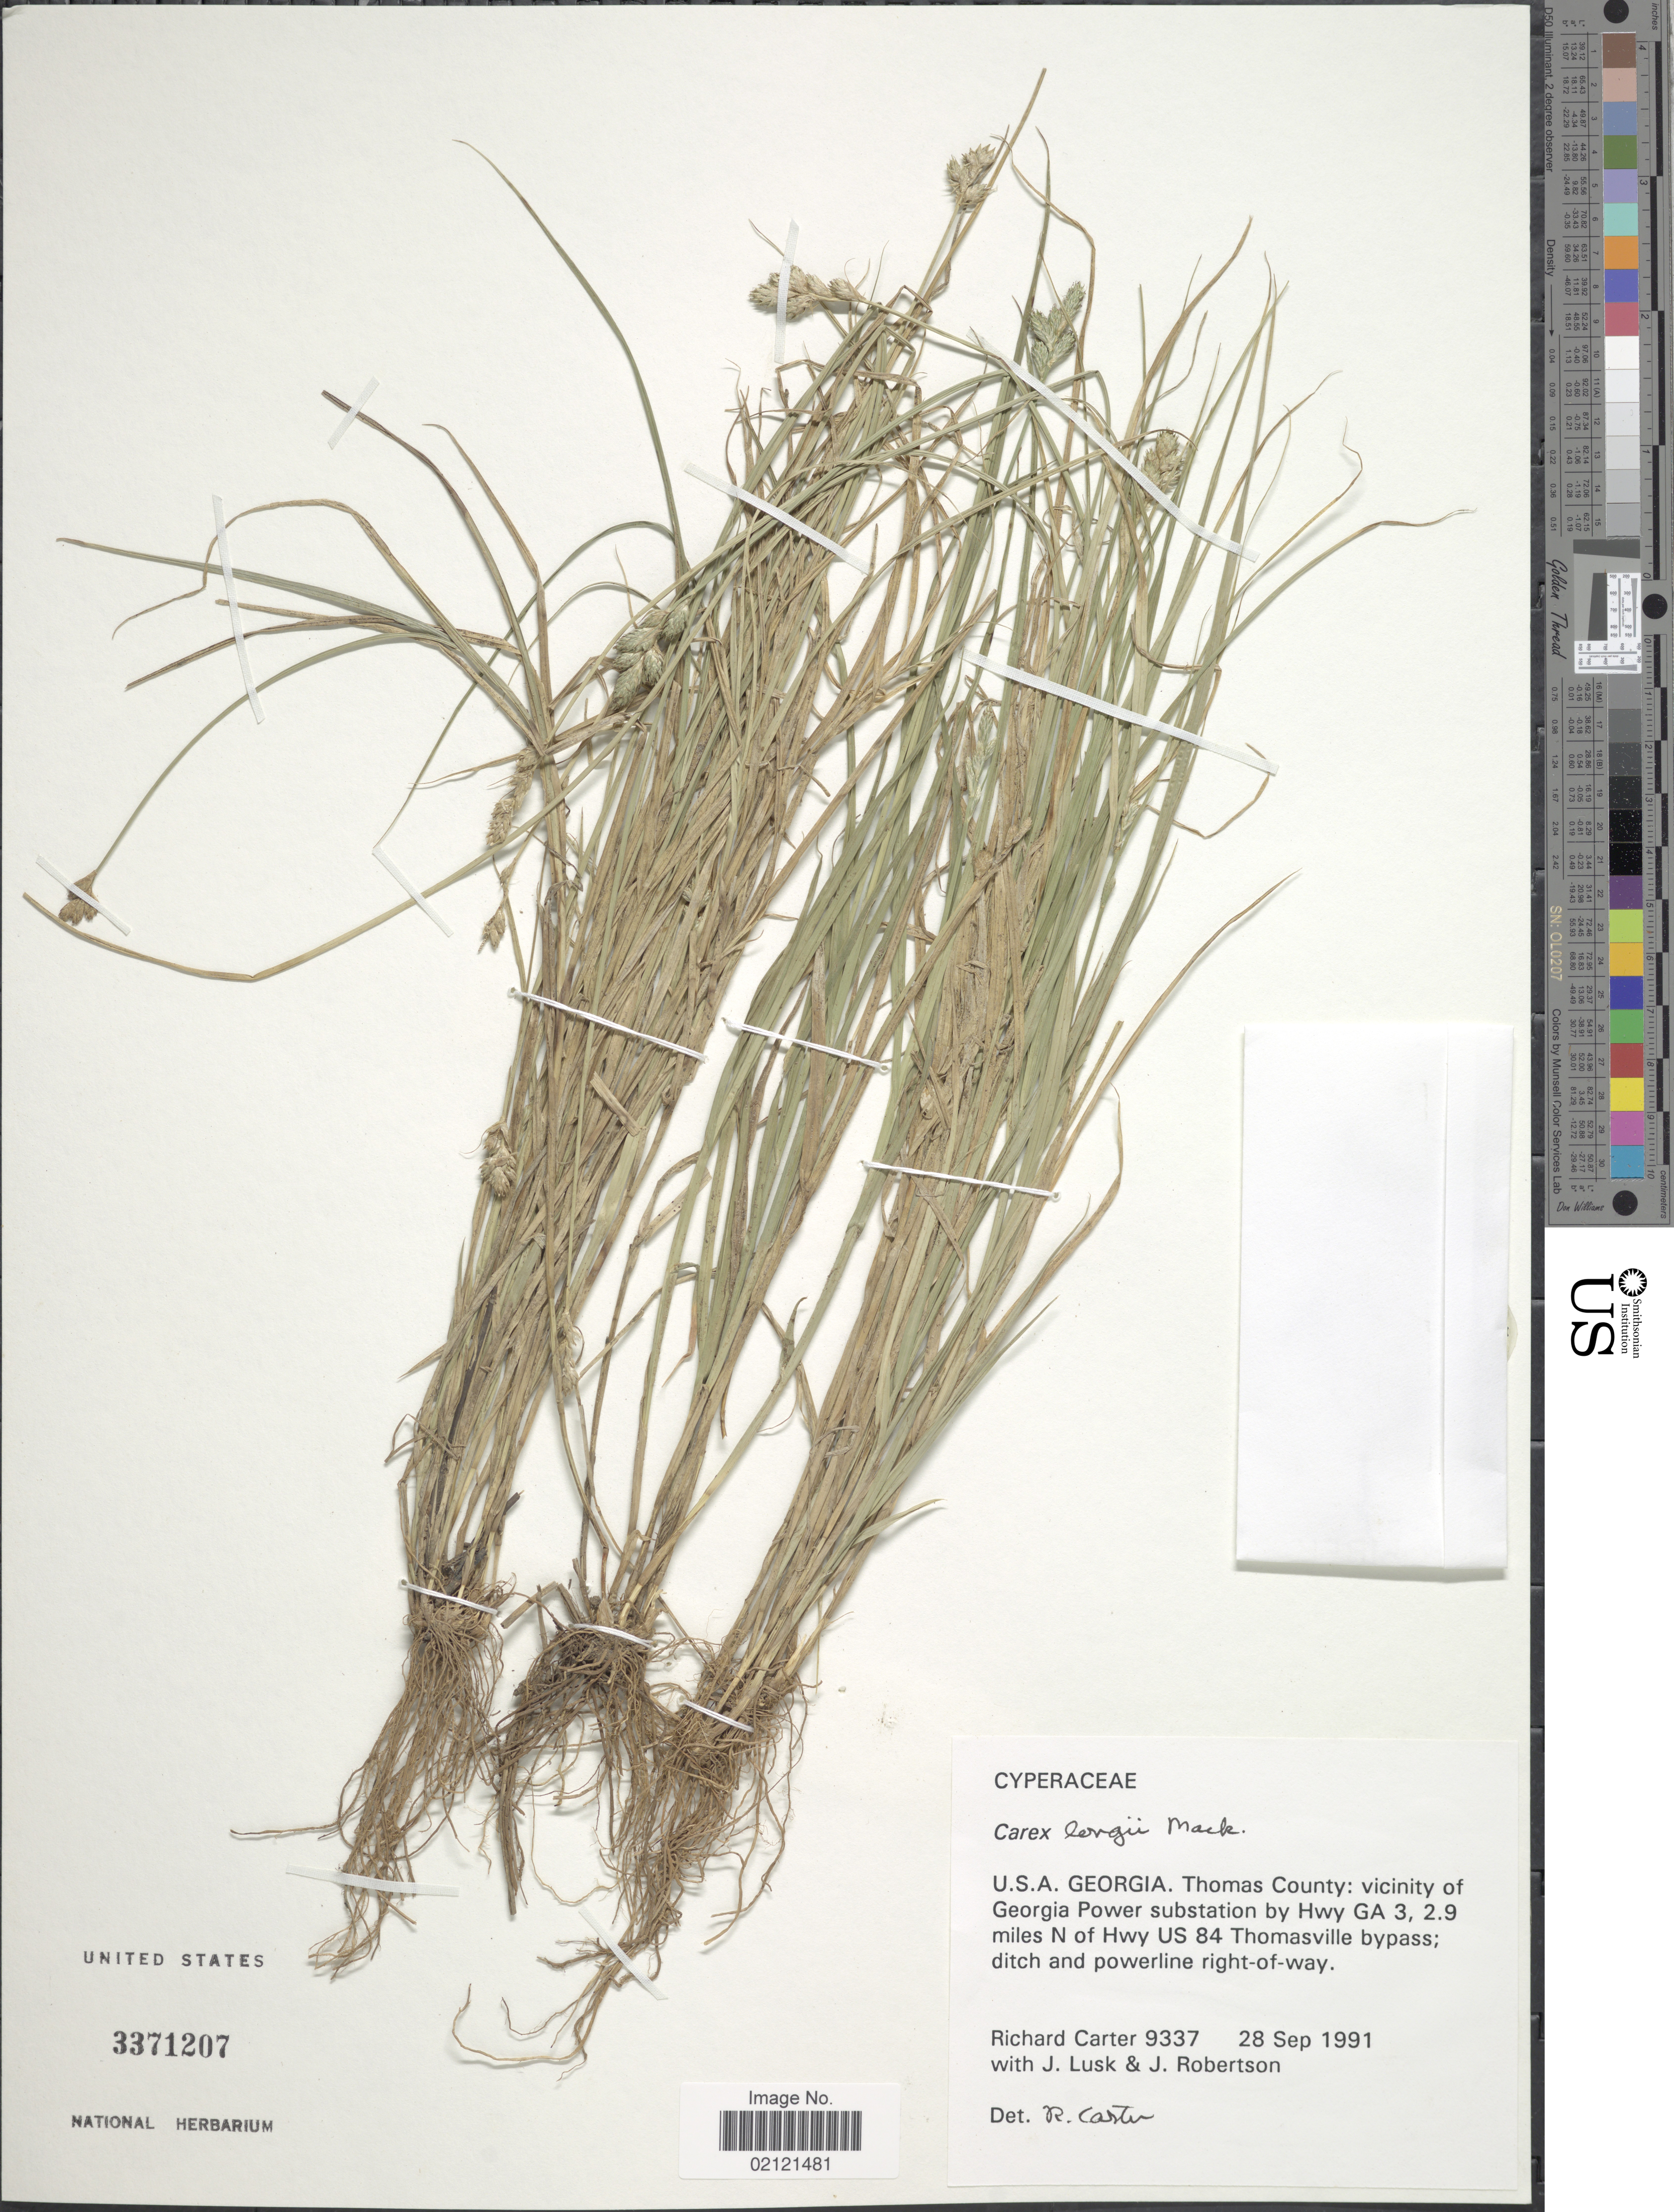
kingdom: Plantae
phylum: Tracheophyta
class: Liliopsida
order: Poales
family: Cyperaceae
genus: Carex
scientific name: Carex longii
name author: Mack.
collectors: R. Carter, J. Lusk & J. Robertson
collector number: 9337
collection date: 1991-09-28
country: United States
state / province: Georgia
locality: Thomas County: vicinity of Georgia Power substation by Hwy GA 3, 2.9 miles N of Hwy US 84 Thomasville bypass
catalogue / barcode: US 3371207